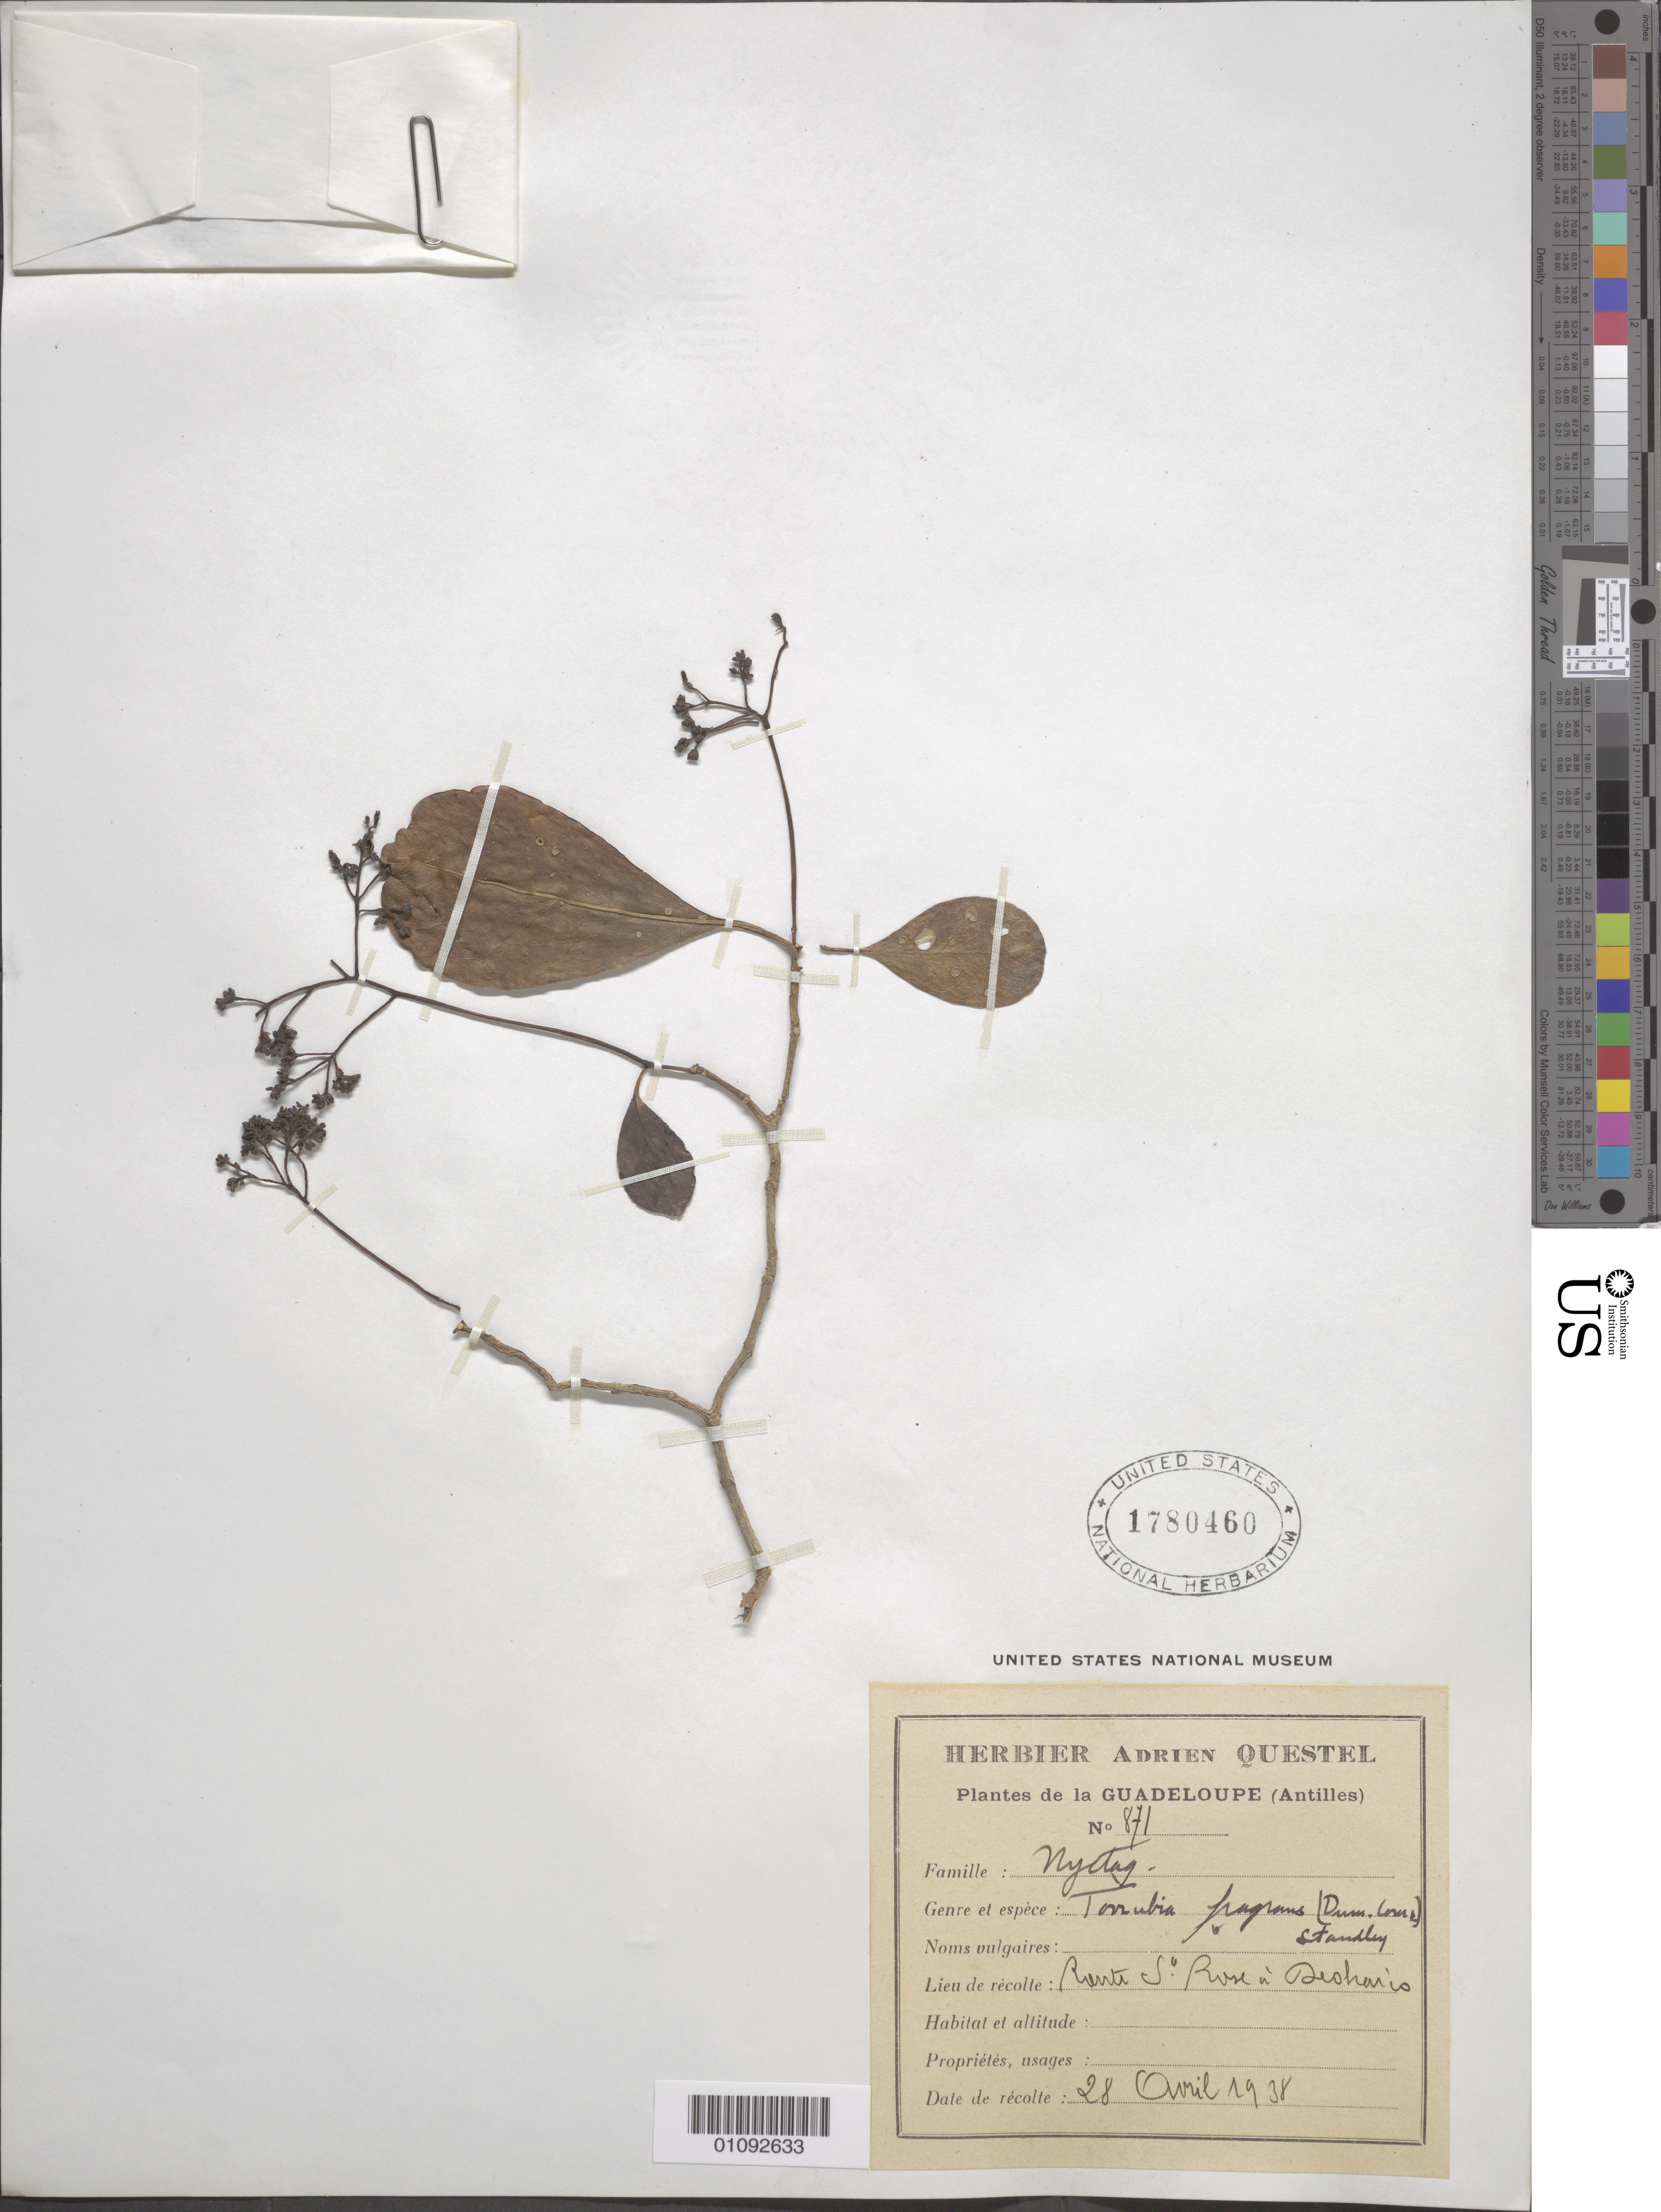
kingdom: Plantae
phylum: Tracheophyta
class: Magnoliopsida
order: Caryophyllales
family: Nyctaginaceae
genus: Guapira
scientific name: Guapira fragrans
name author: (Dum. Cours.) Little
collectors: A. Questel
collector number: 871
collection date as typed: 28 Aug 1938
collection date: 1938-08-28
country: Guadeloupe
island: La Désirade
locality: St. Rose.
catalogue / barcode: US 1780460